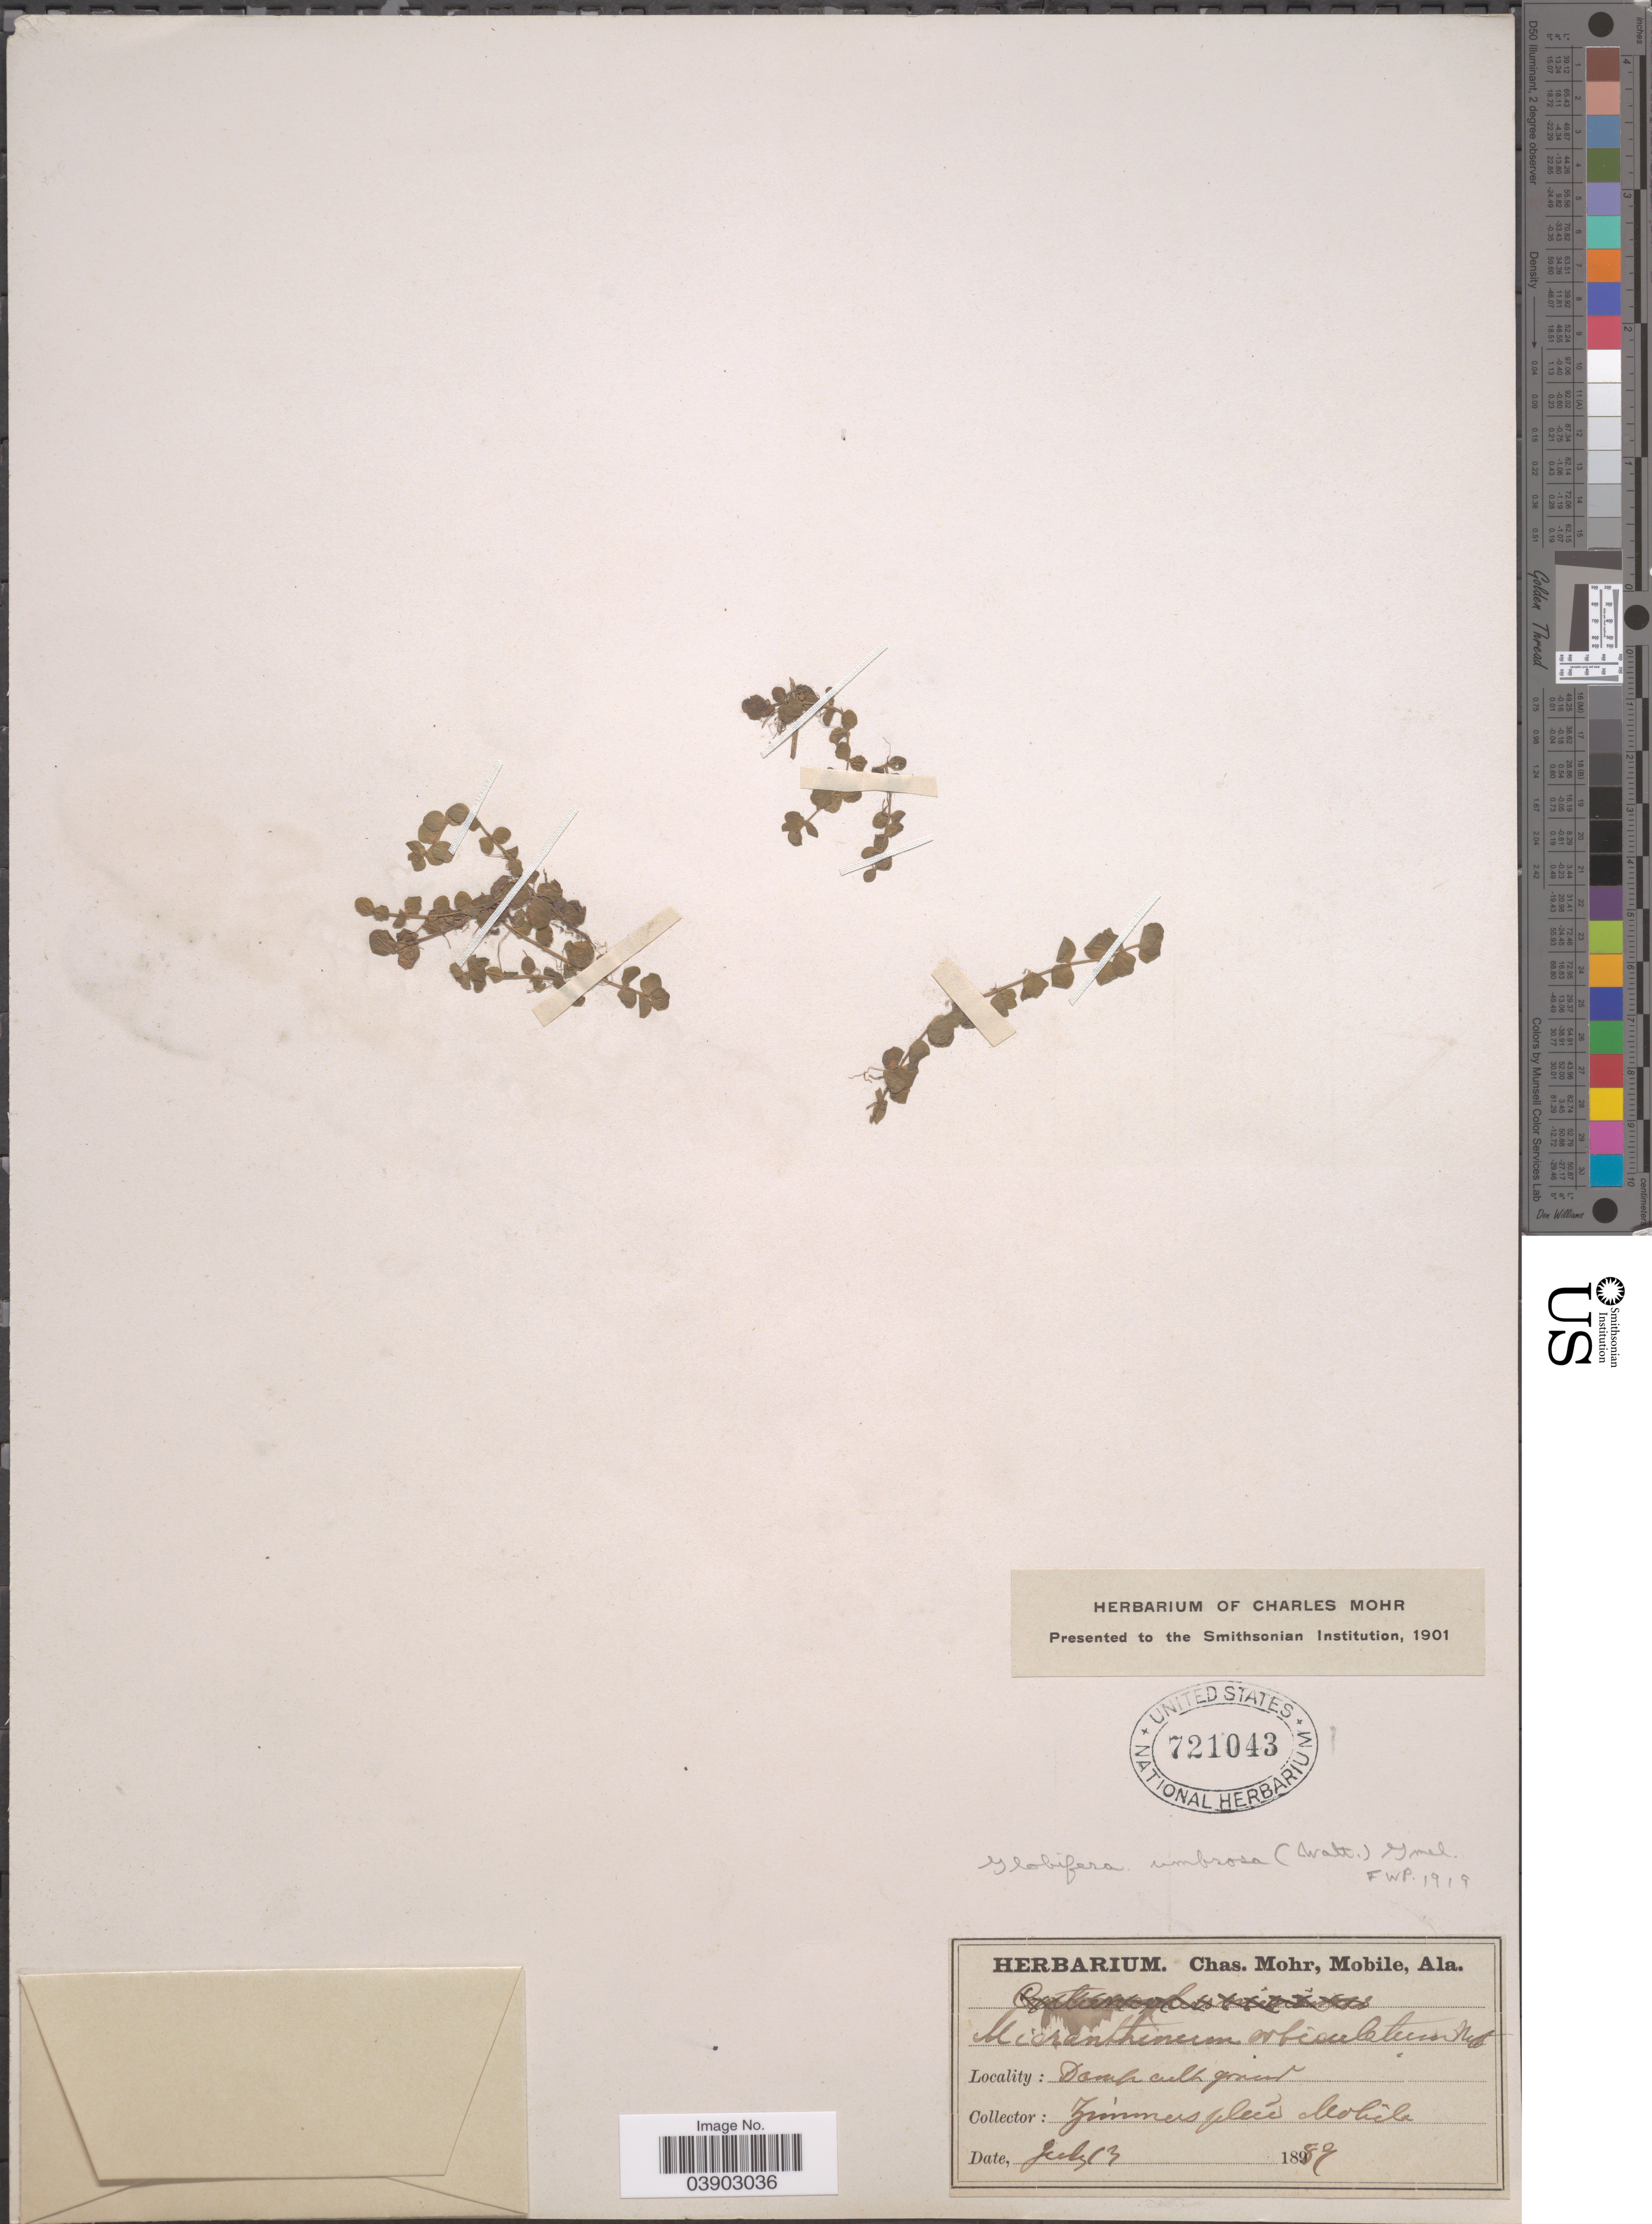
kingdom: Plantae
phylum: Tracheophyta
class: Magnoliopsida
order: Lamiales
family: Linderniaceae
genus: Micranthemum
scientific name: Micranthemum umbrosum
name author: (J.F. Gmel.) S.F. Blake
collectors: ex herb. Charles Mohr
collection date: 1889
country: United States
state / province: Alabama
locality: Zimmers place Mobile.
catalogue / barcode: US 721043